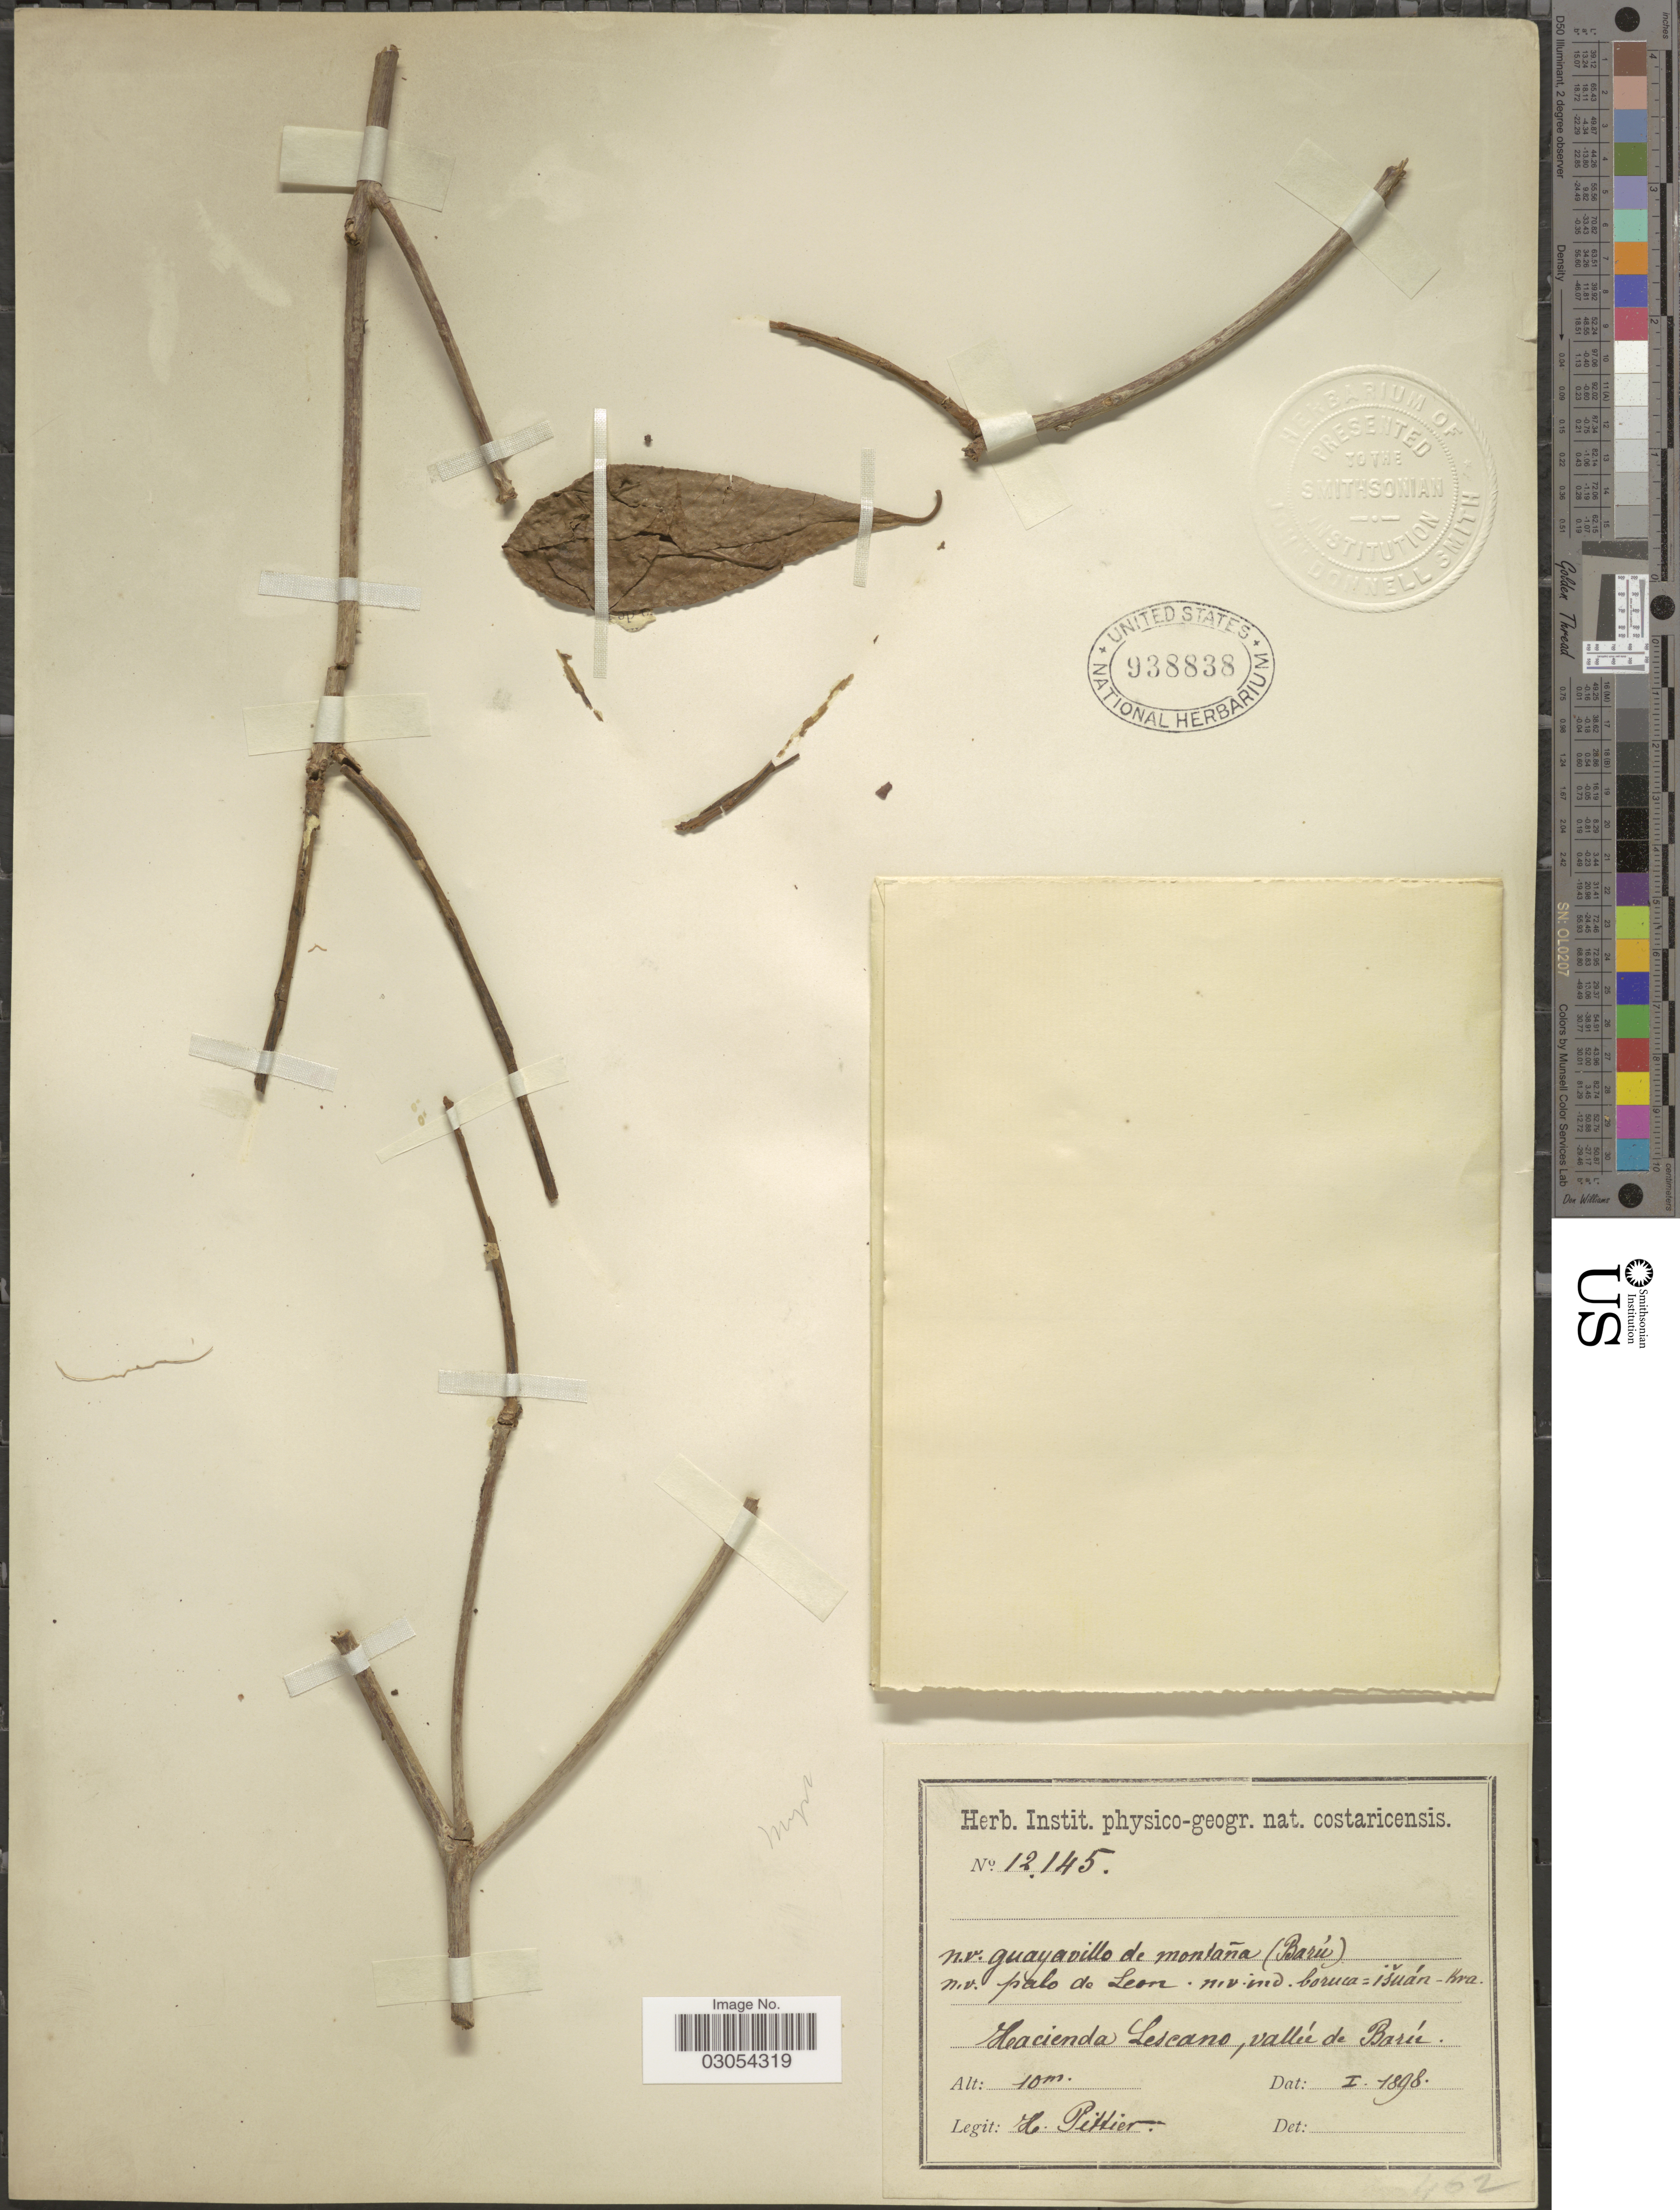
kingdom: Plantae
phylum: Tracheophyta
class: Magnoliopsida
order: Myrtales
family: Myrtaceae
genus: Eugenia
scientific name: Eugenia sp.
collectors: H. F. Pittier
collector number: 12145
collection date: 1898-01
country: Costa Rica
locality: Hacienda Lescano, vallée de Baríe.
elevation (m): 10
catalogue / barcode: US 938838